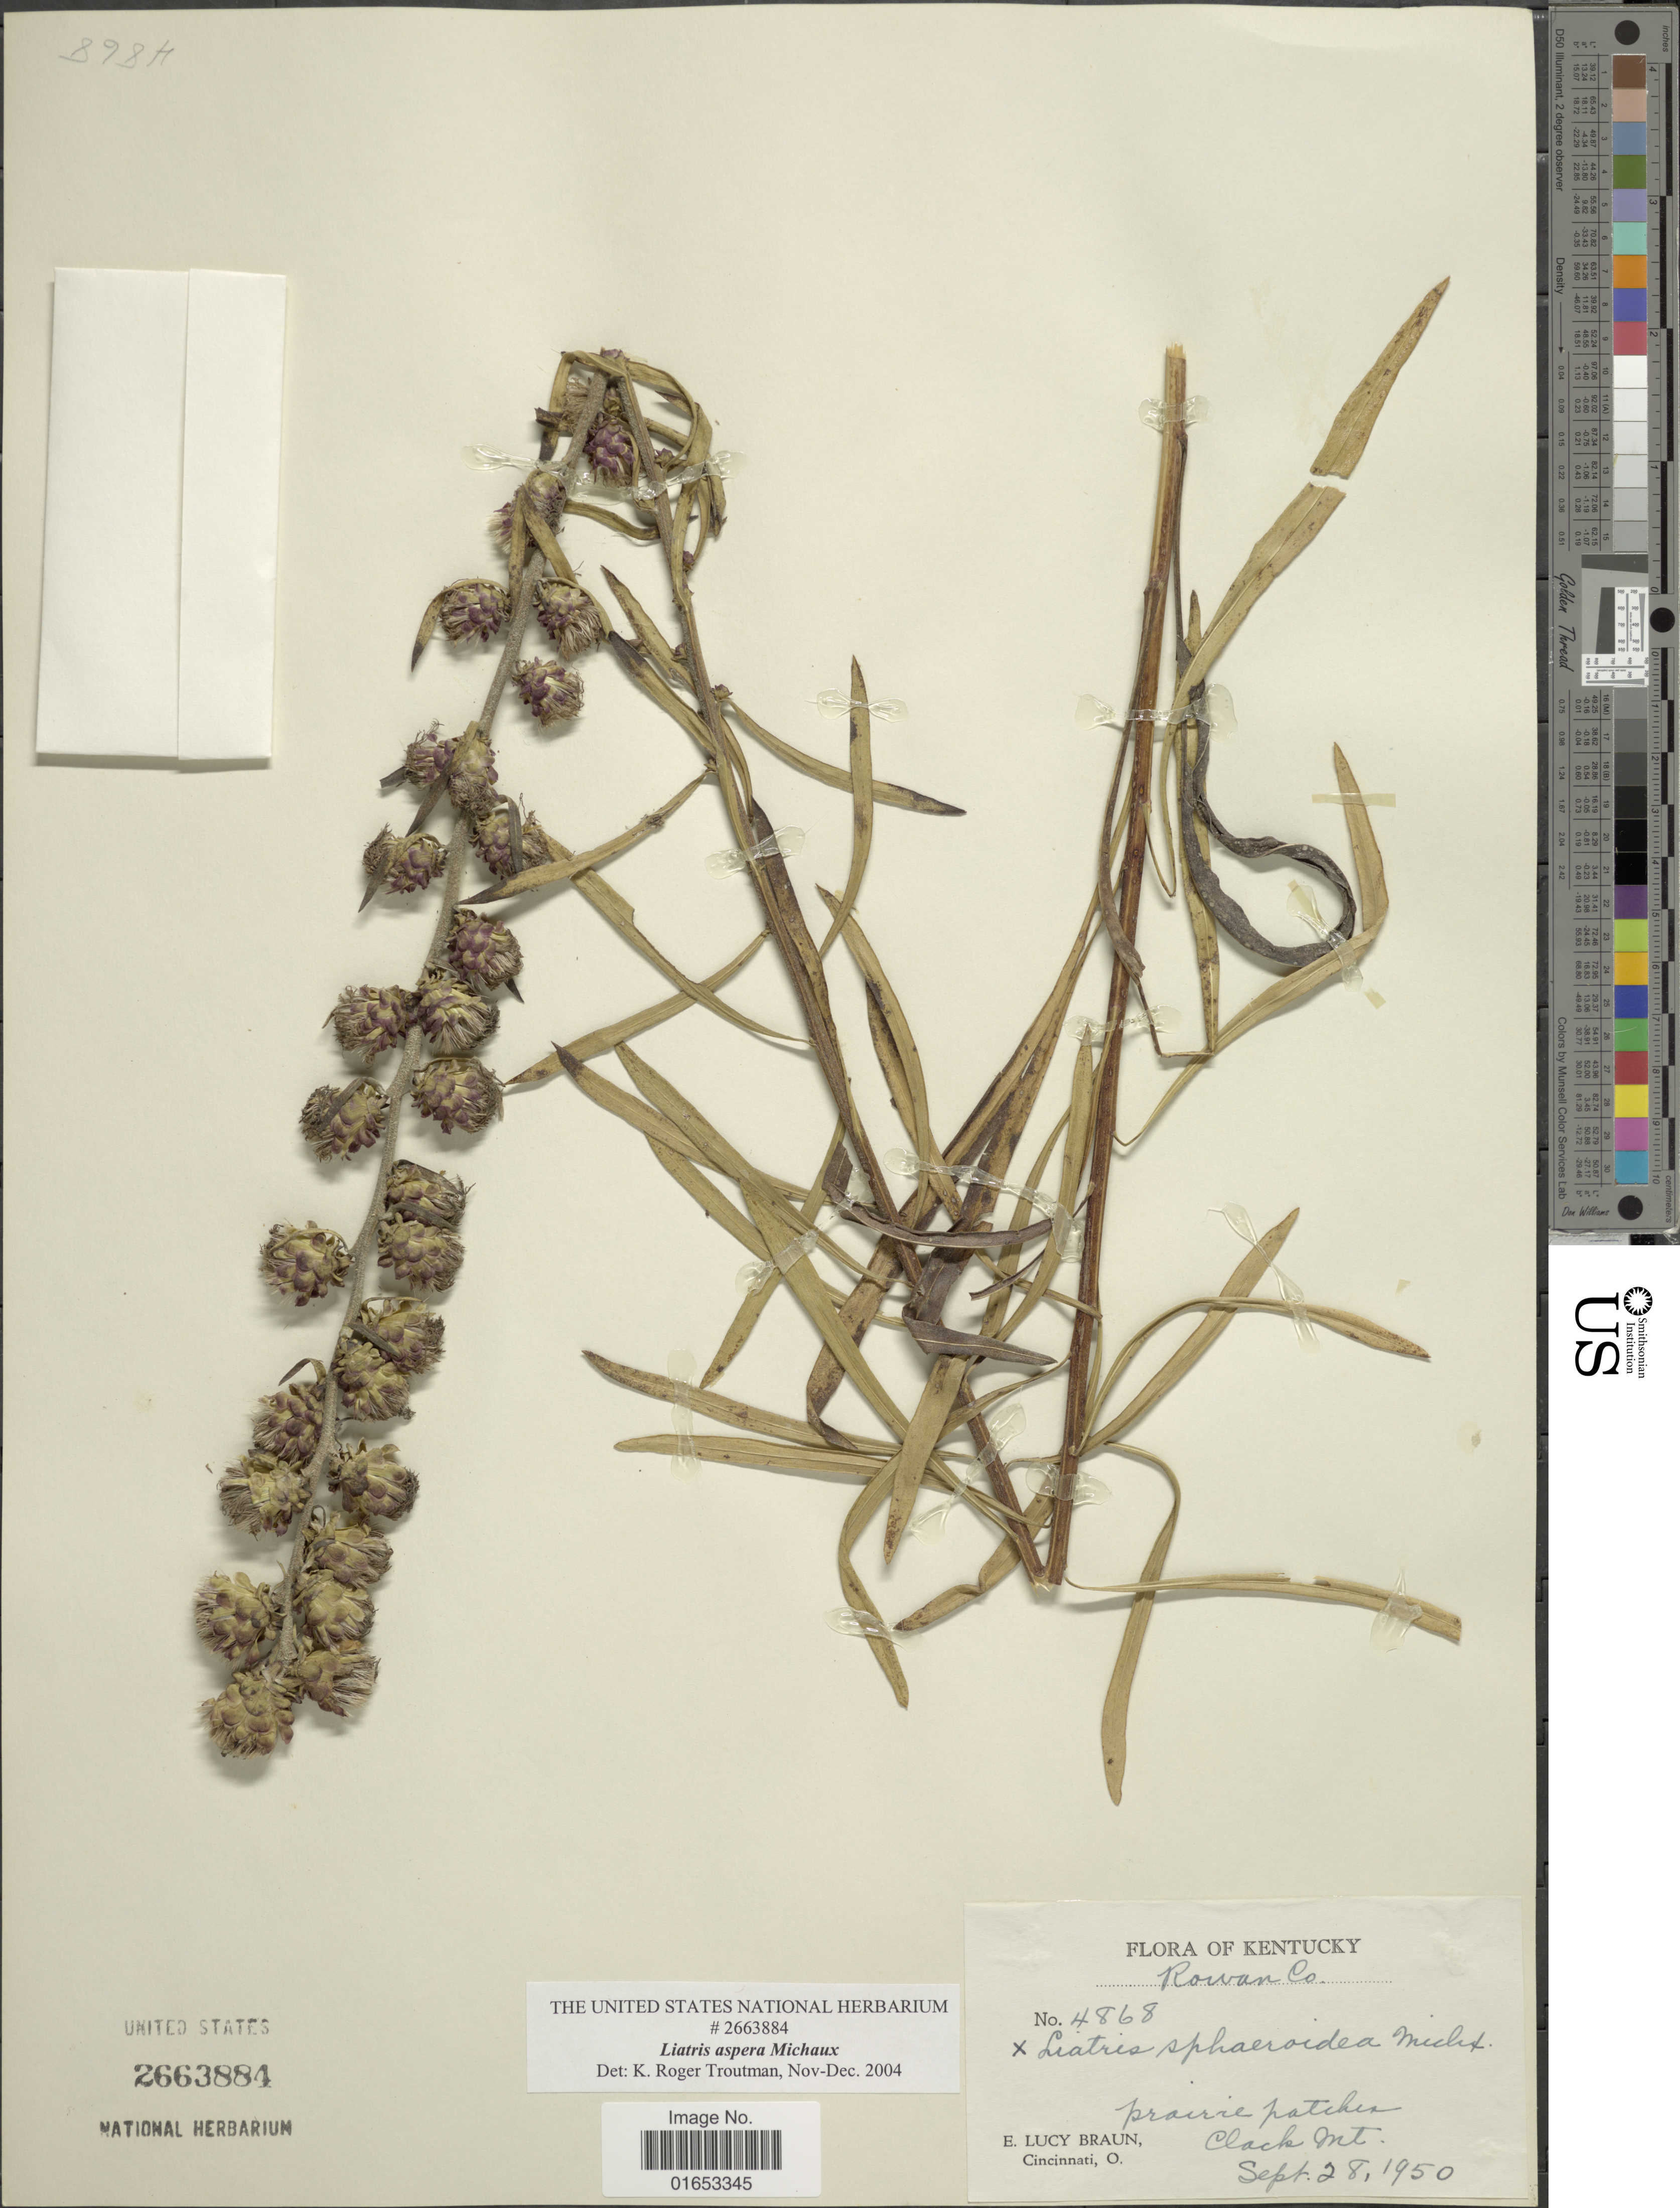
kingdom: Plantae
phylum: Tracheophyta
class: Magnoliopsida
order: Asterales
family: Asteraceae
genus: Liatris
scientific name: Liatris aspera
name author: Michx.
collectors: E. L. Braun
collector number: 4868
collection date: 1950-09-28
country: United States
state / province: Kentucky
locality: Prairie patcher, Clark Mt., Rowan Co.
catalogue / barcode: US 2663884